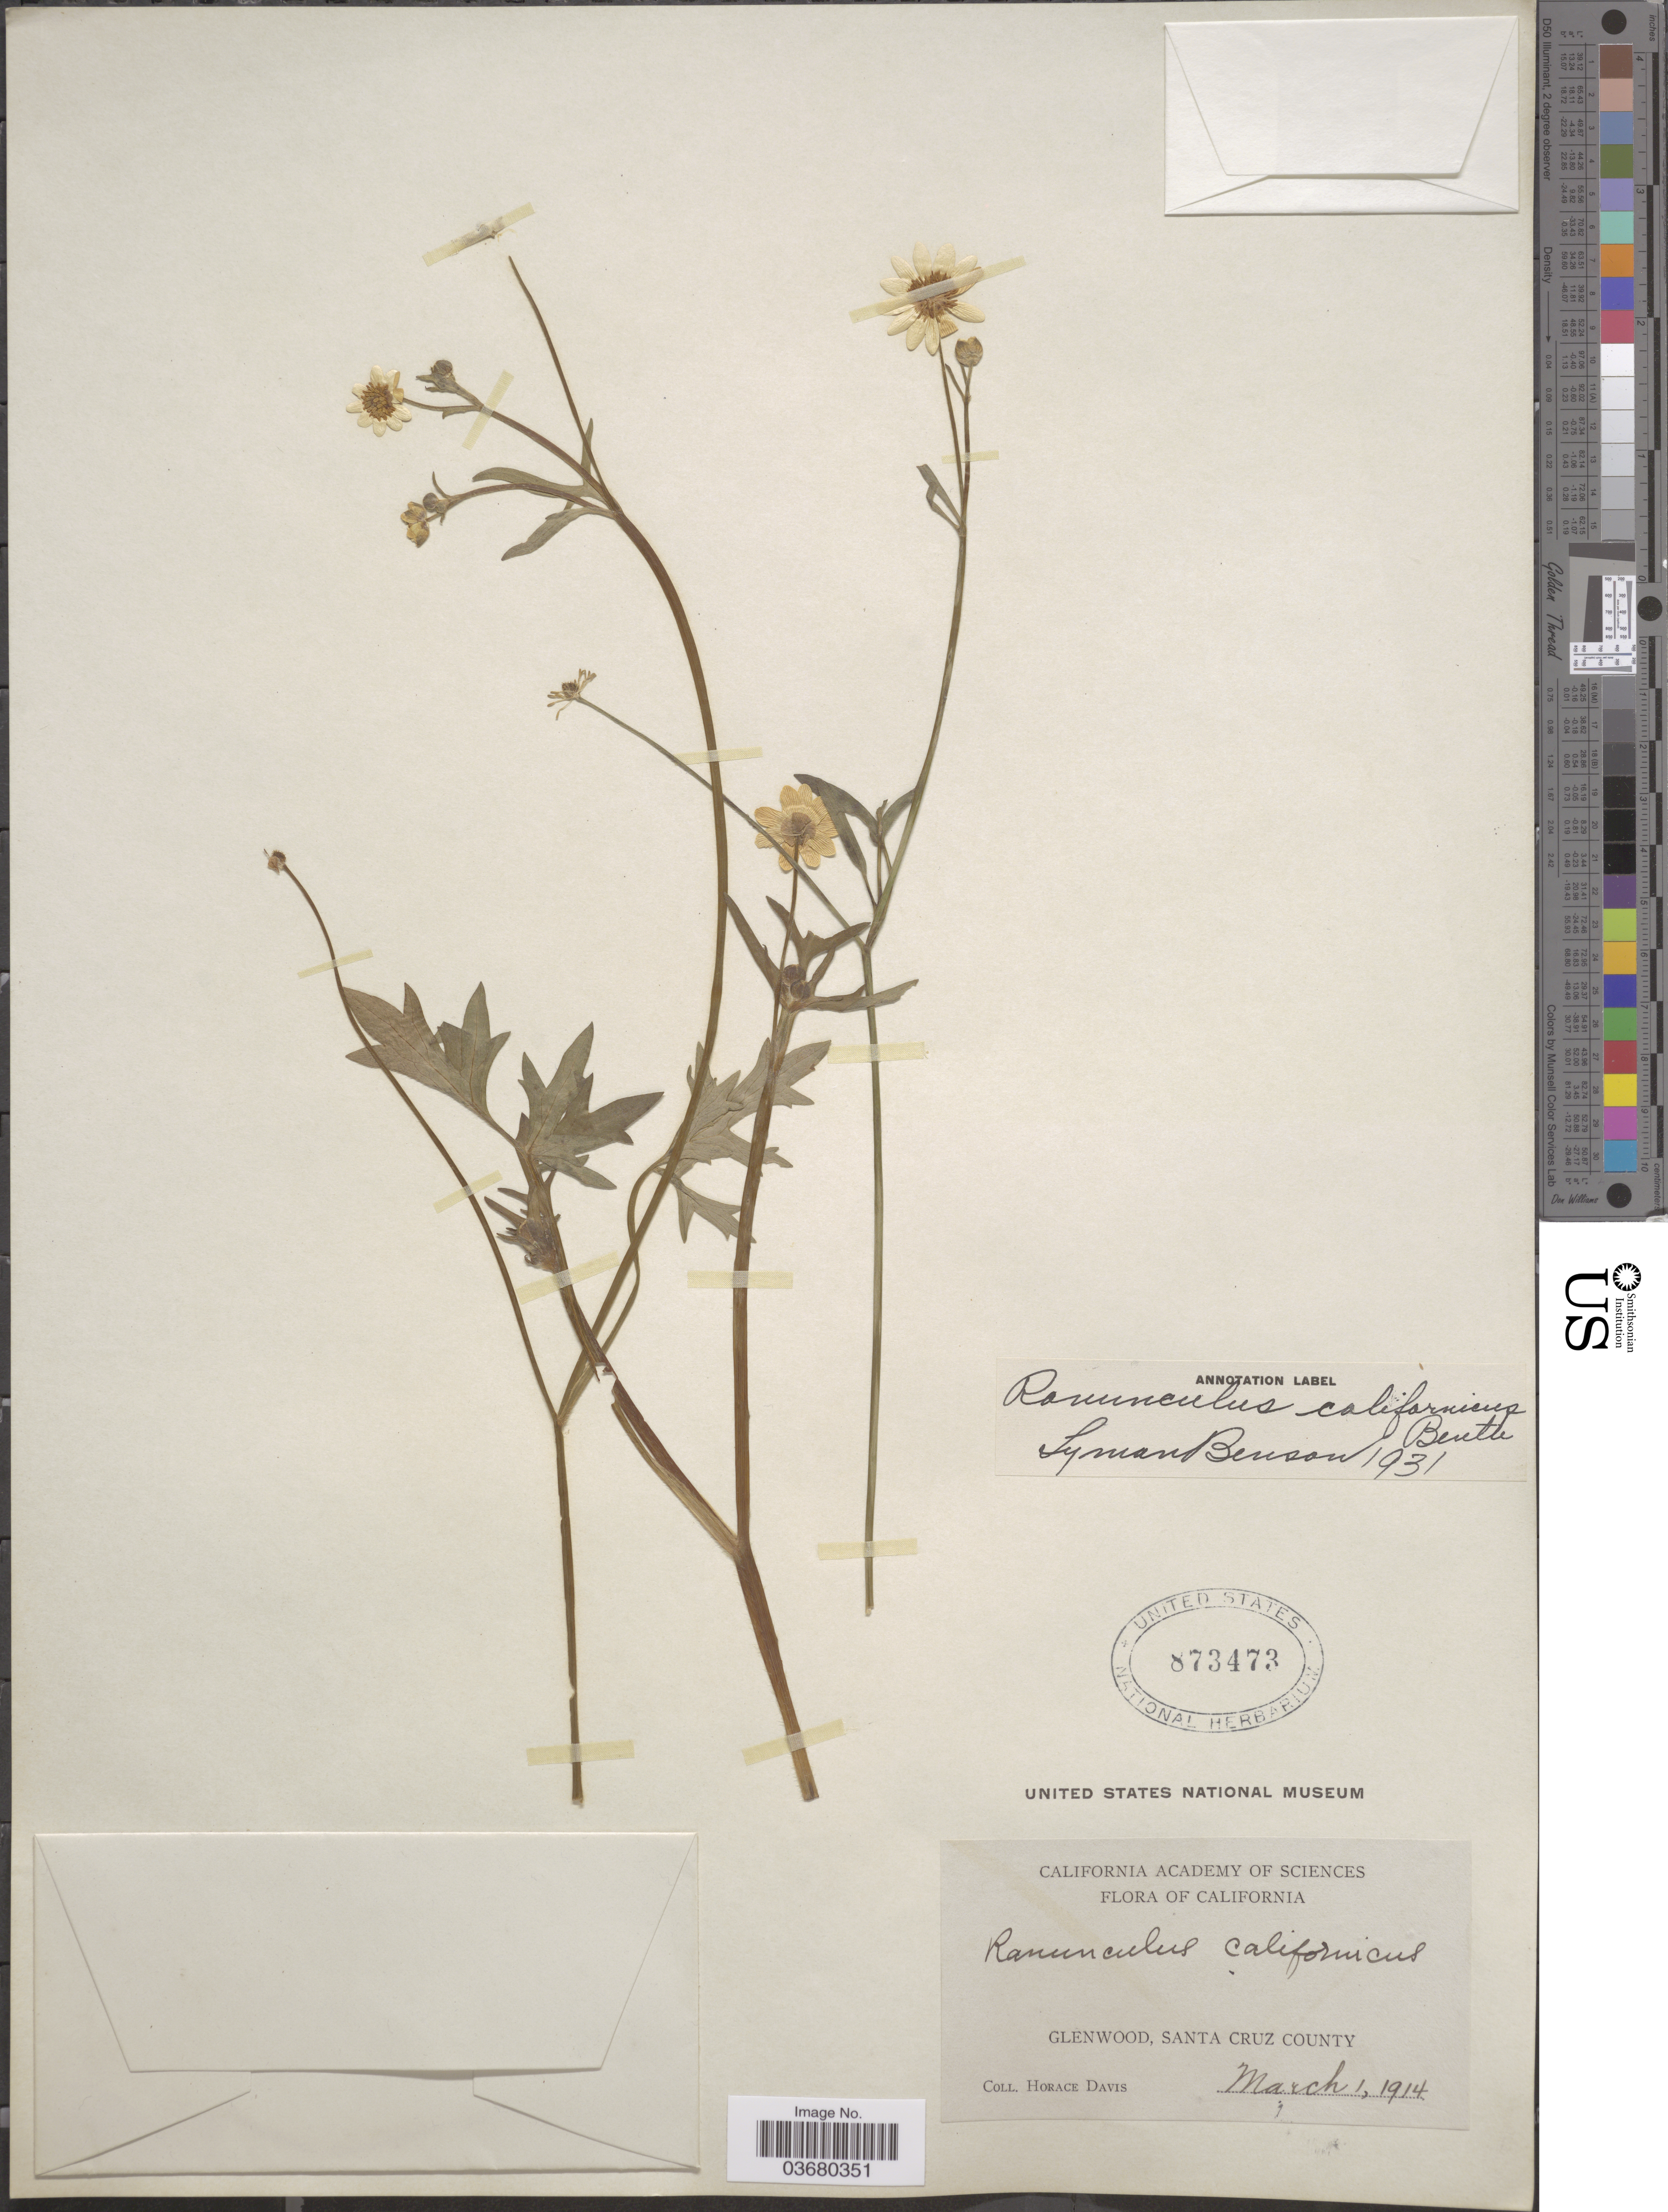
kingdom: Plantae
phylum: Tracheophyta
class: Magnoliopsida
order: Ranunculales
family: Ranunculaceae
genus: Ranunculus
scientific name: Ranunculus californicus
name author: Benth.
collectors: H. Davis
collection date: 1914-03-01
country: United States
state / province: California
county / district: Santa Cruz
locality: Glenwood, Santa Cruz County.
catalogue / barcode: US 873473